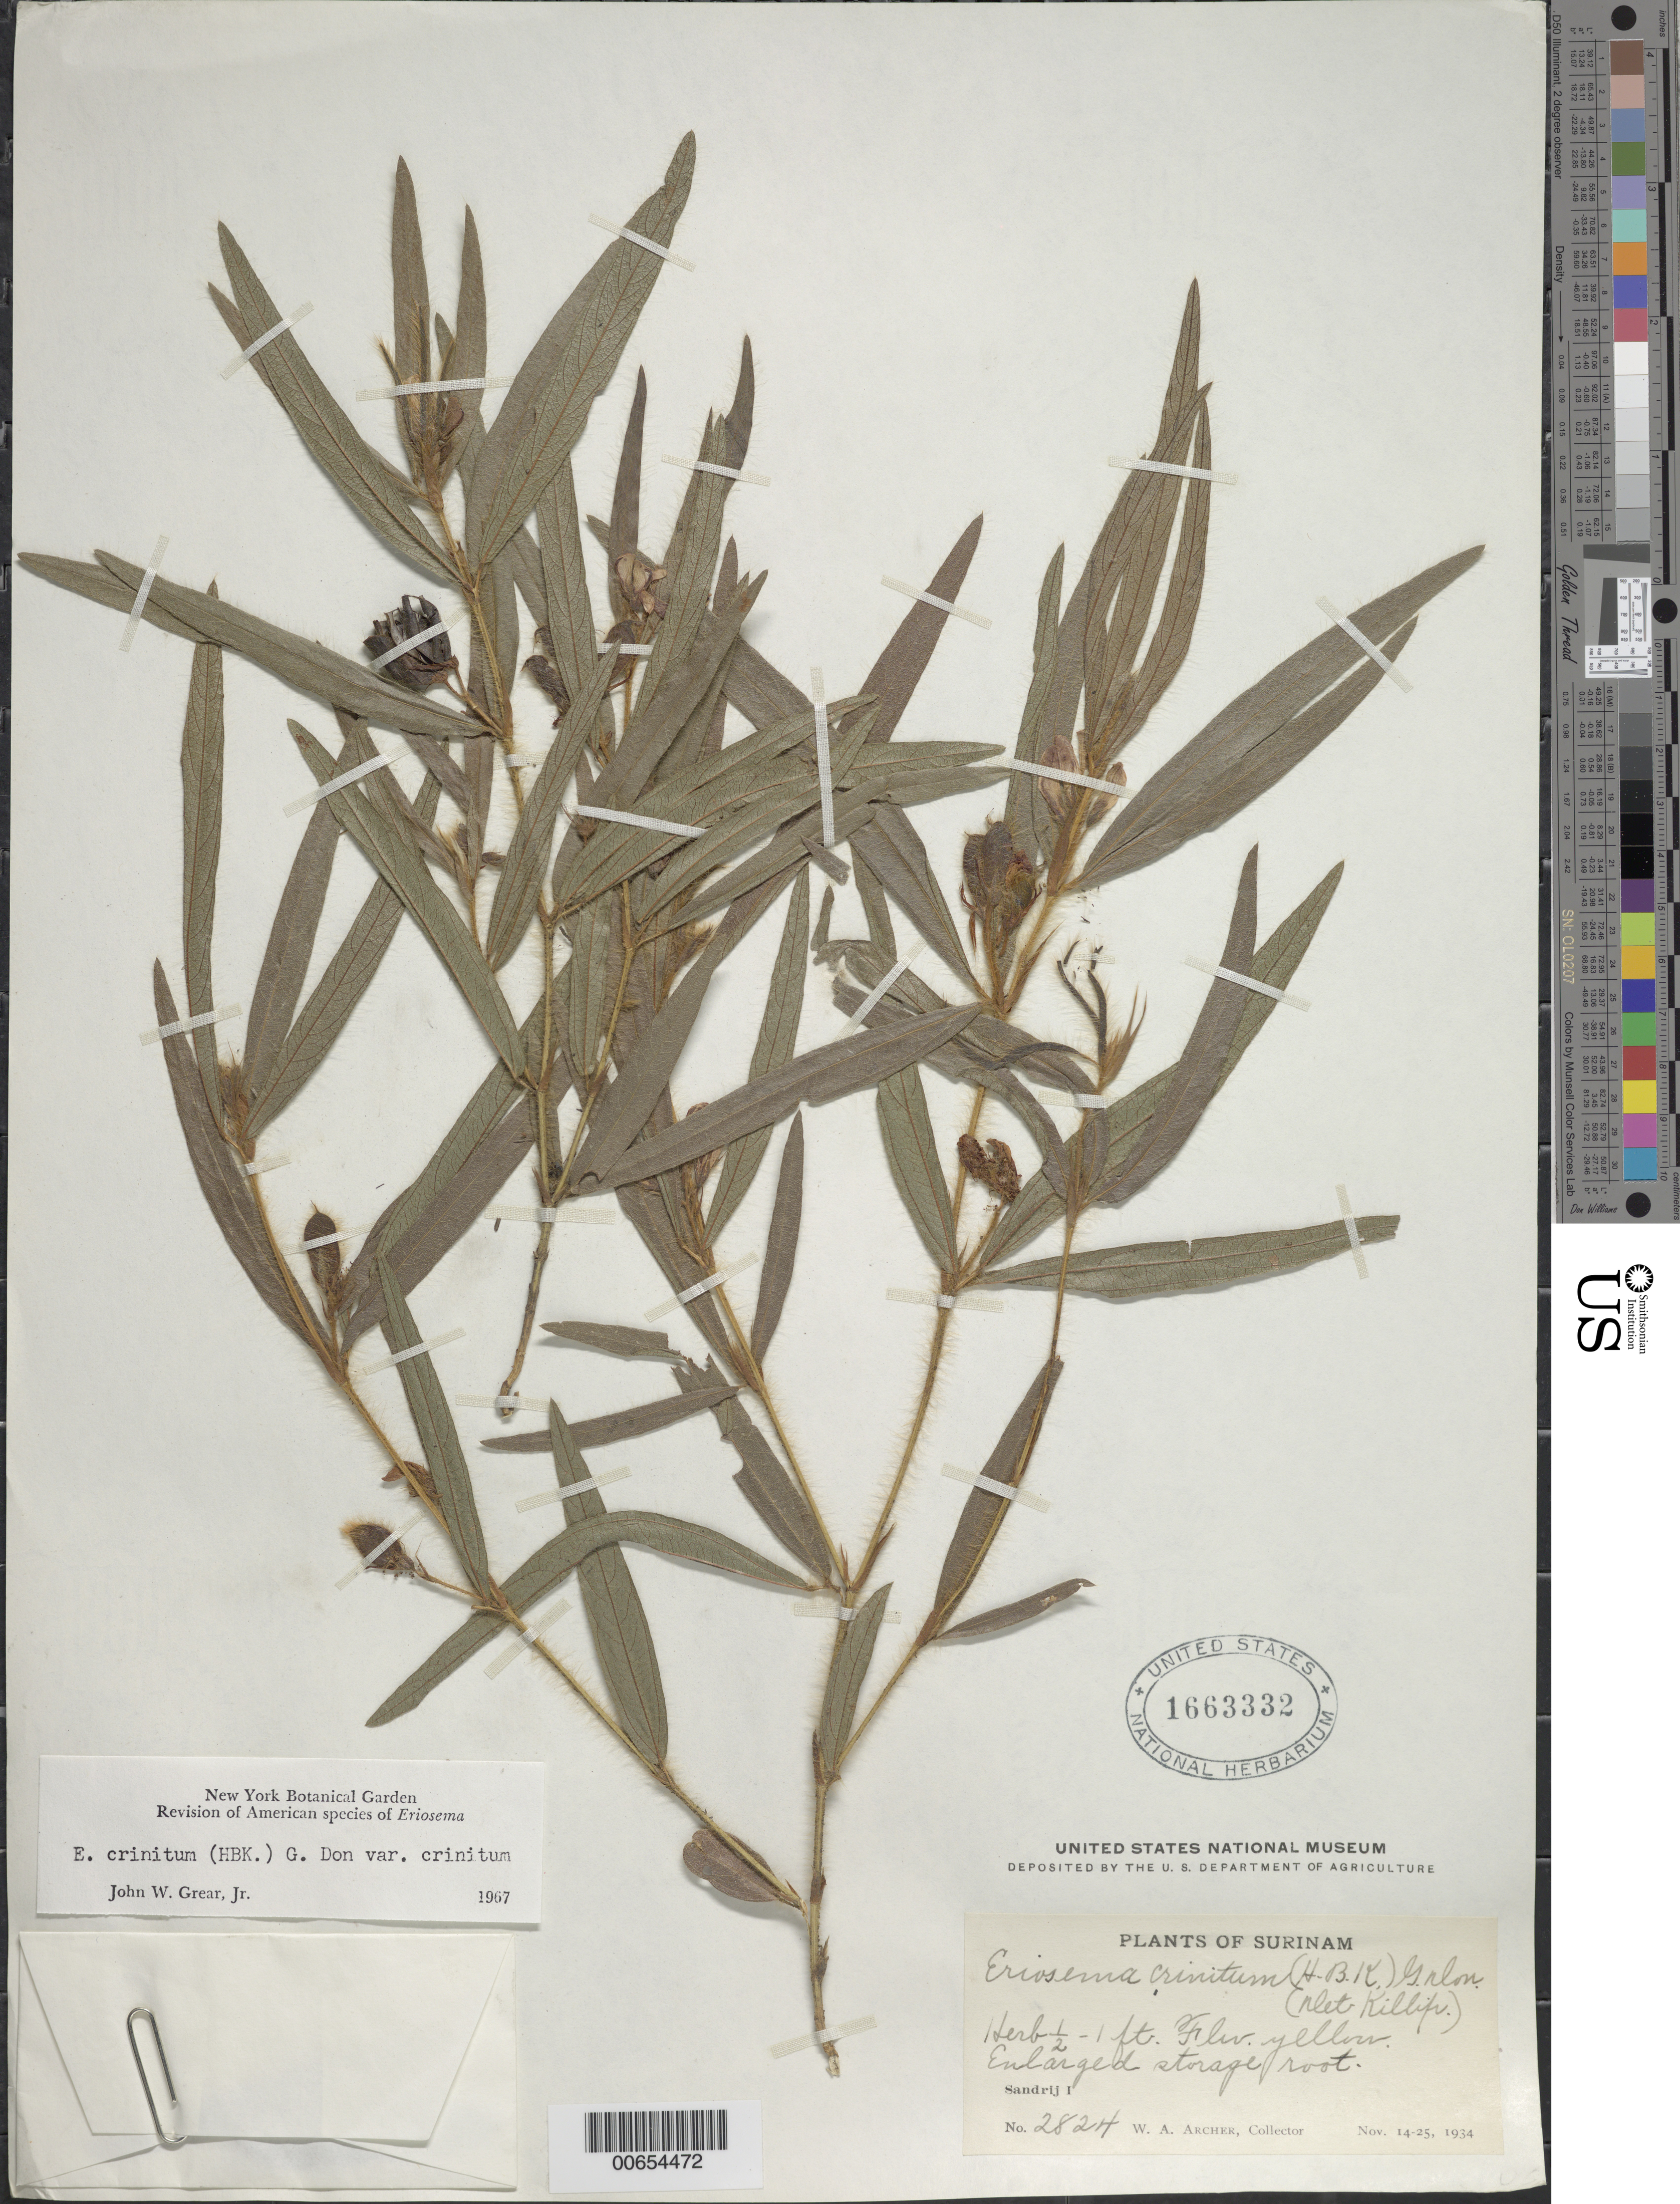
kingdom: Plantae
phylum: Tracheophyta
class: Magnoliopsida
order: Fabales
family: Fabaceae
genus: Eriosema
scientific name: Eriosema crinitum var. crinitum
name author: (Kunth) G. Don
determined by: Grear, J. W., Jr.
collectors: W. A. Archer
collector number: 2824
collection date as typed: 14-Nov-34 to 25-Nov-34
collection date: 1934-11-14/1934-11-25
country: Suriname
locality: Zanderij I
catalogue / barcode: US 1663332